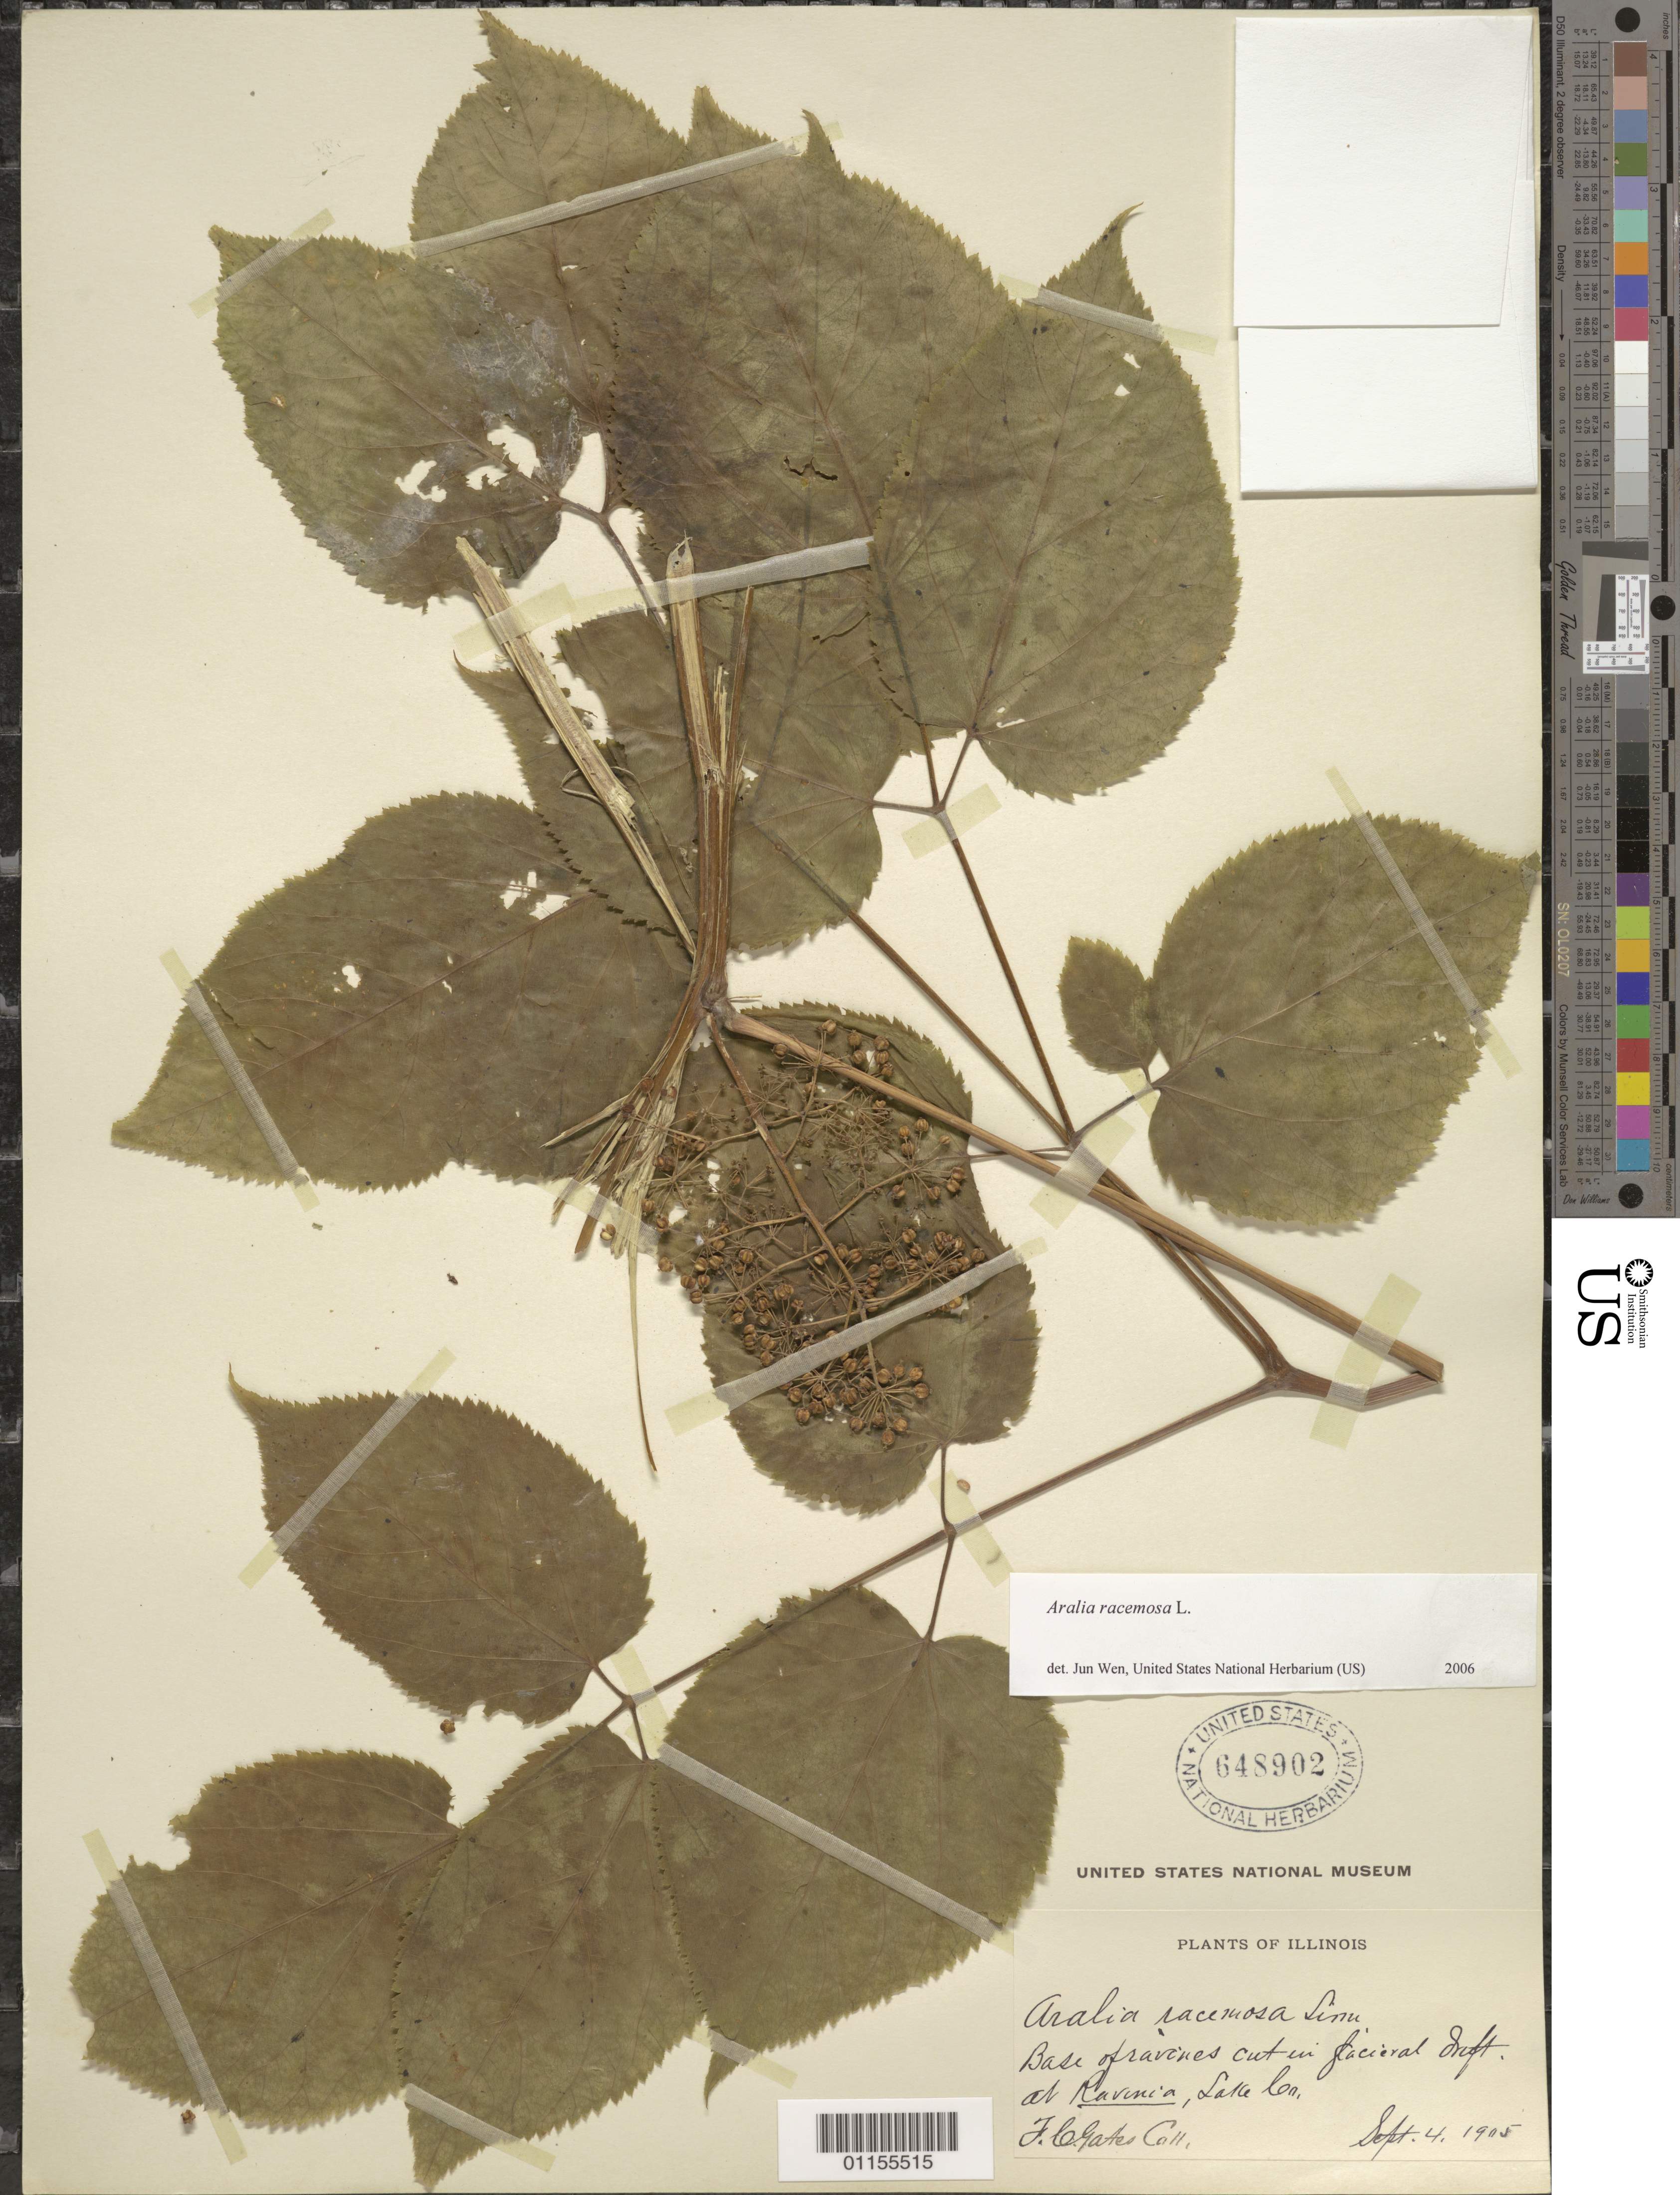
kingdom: Plantae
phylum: Tracheophyta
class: Magnoliopsida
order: Apiales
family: Araliaceae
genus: Aralia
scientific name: Aralia racemosa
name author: L.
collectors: F. C. Gates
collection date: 1905-09-04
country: United States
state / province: Illinois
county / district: Lake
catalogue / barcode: US 648902